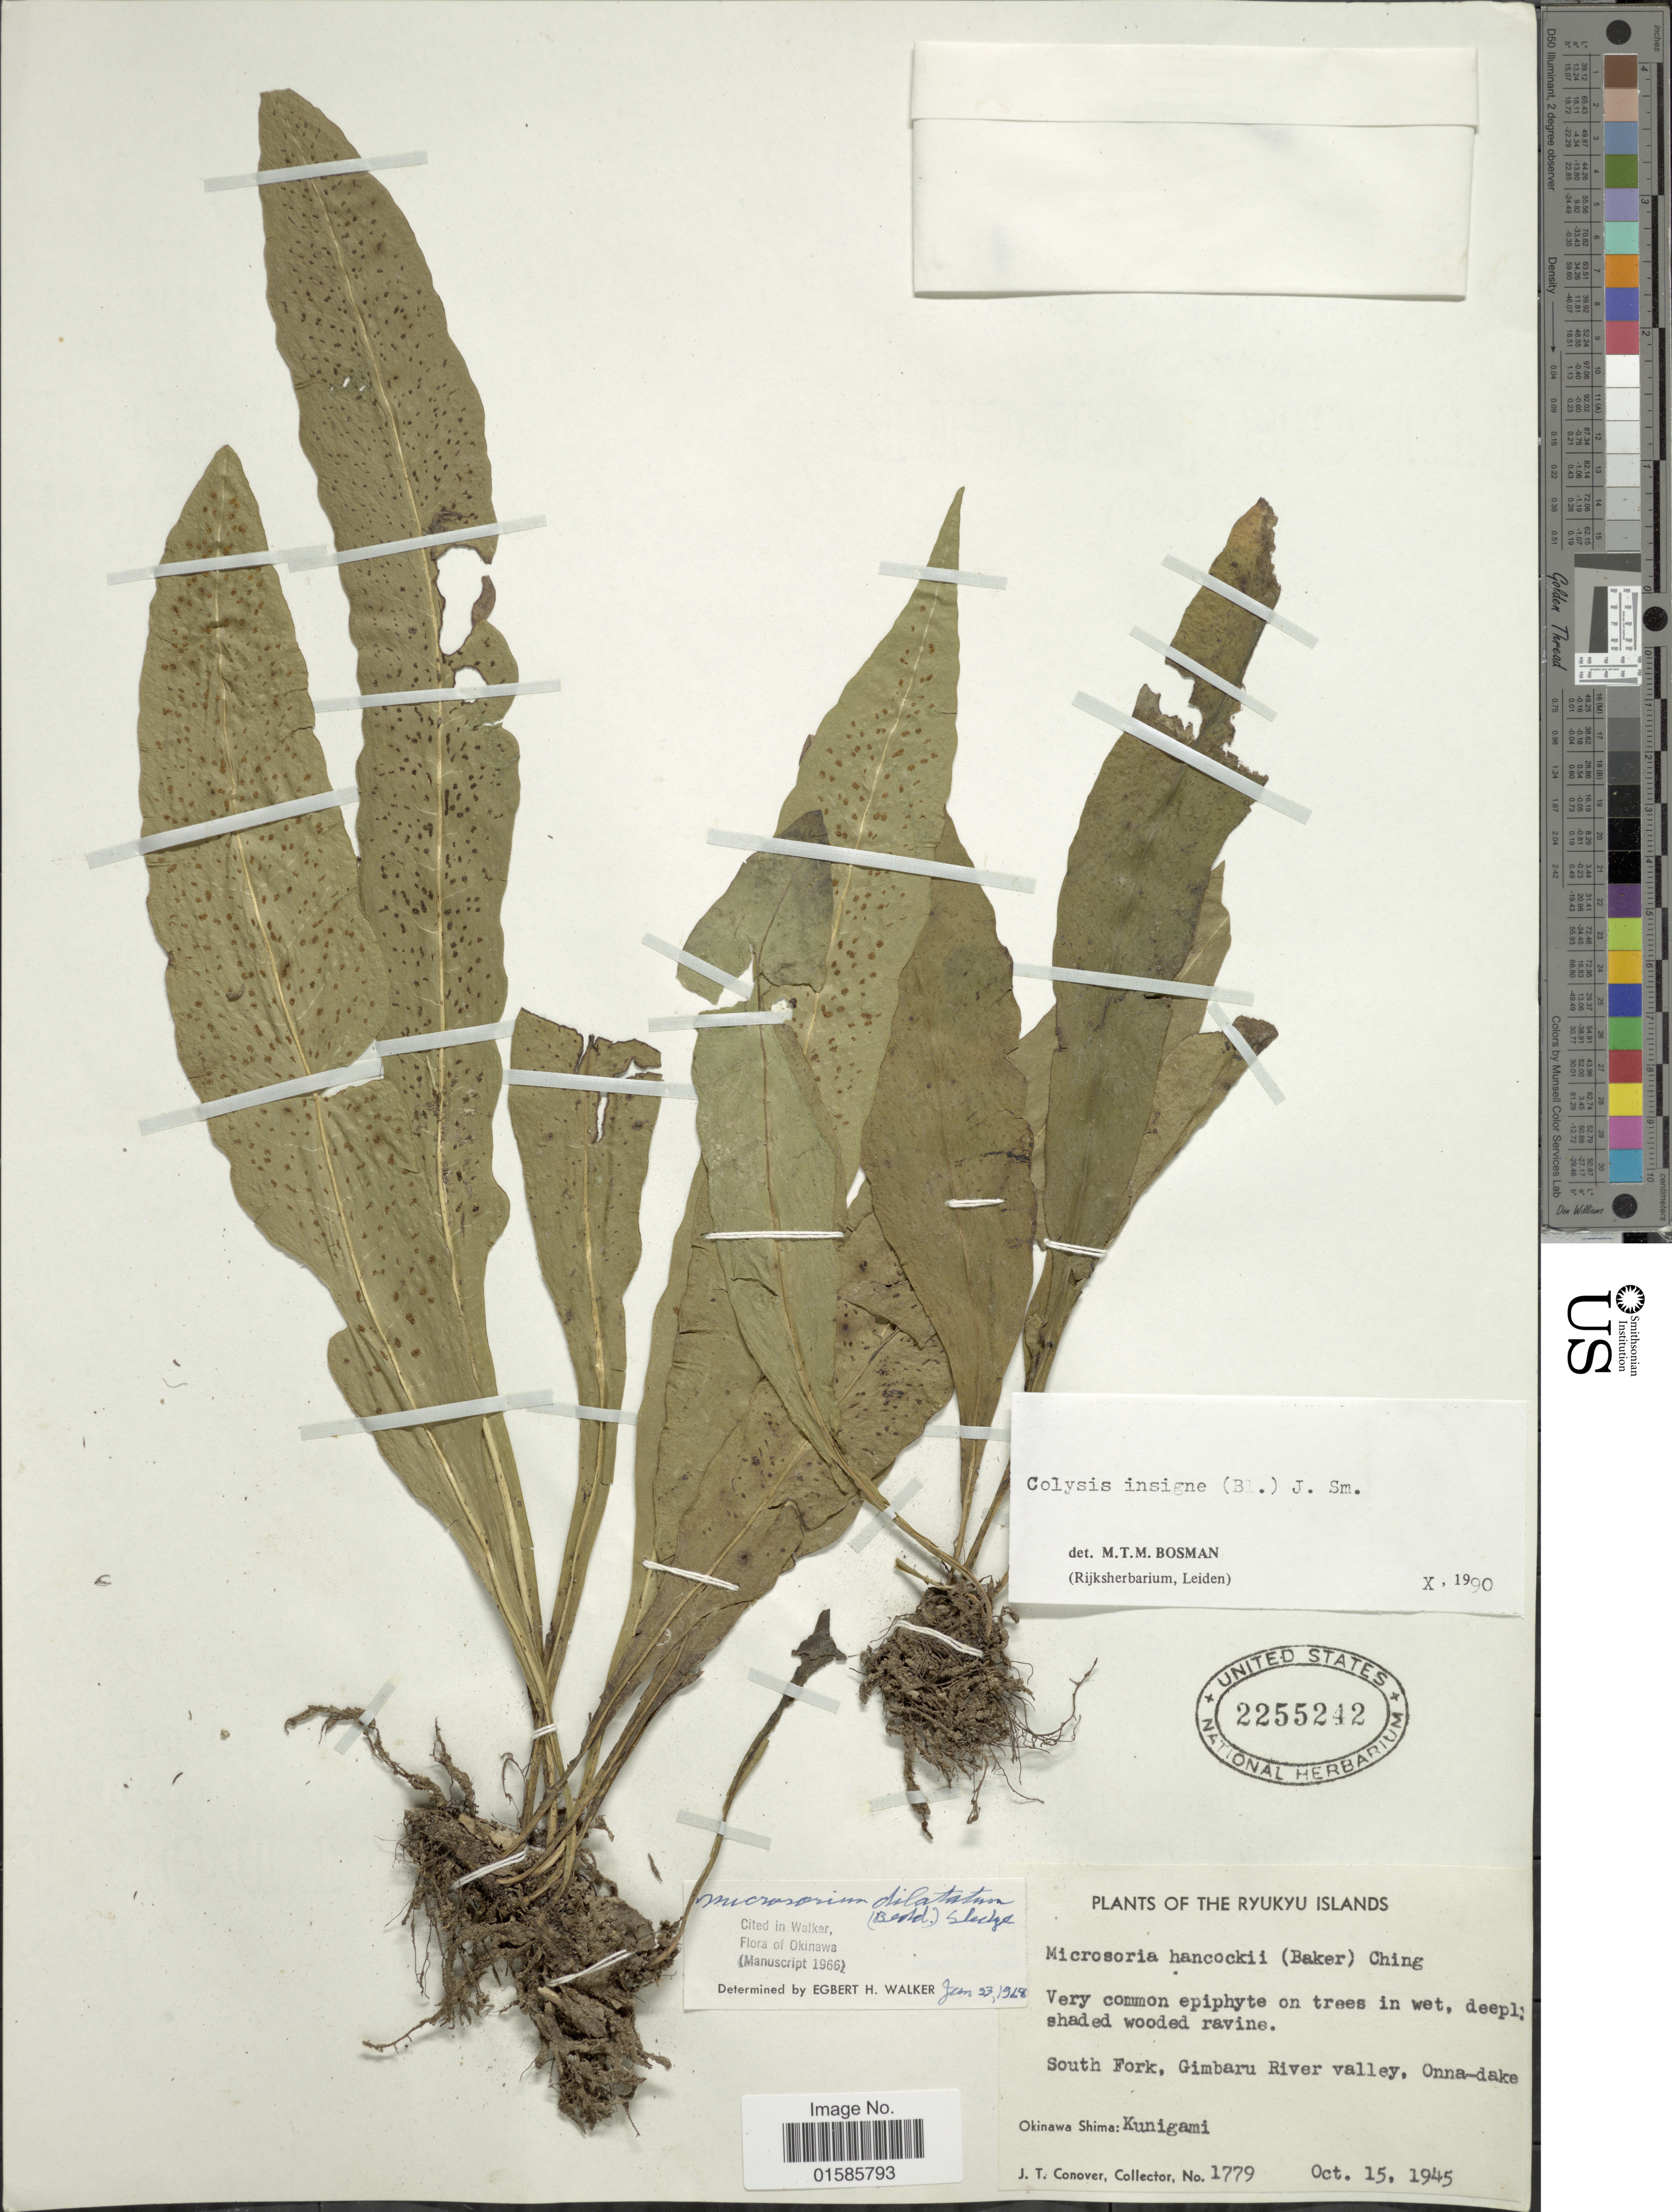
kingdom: Plantae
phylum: Tracheophyta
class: Polypodiopsida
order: Polypodiales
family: Polypodiaceae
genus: Microsorum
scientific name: Microsorum insigne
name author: (Blume) Copel.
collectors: J. T. Conover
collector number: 1779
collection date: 1945-10-15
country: Japan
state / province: Okinawa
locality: The Ryukyu Islands, South Fork, Gimbaru River valley, Onna-dake, Okinawa Shima: Kunigami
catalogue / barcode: US 2255242